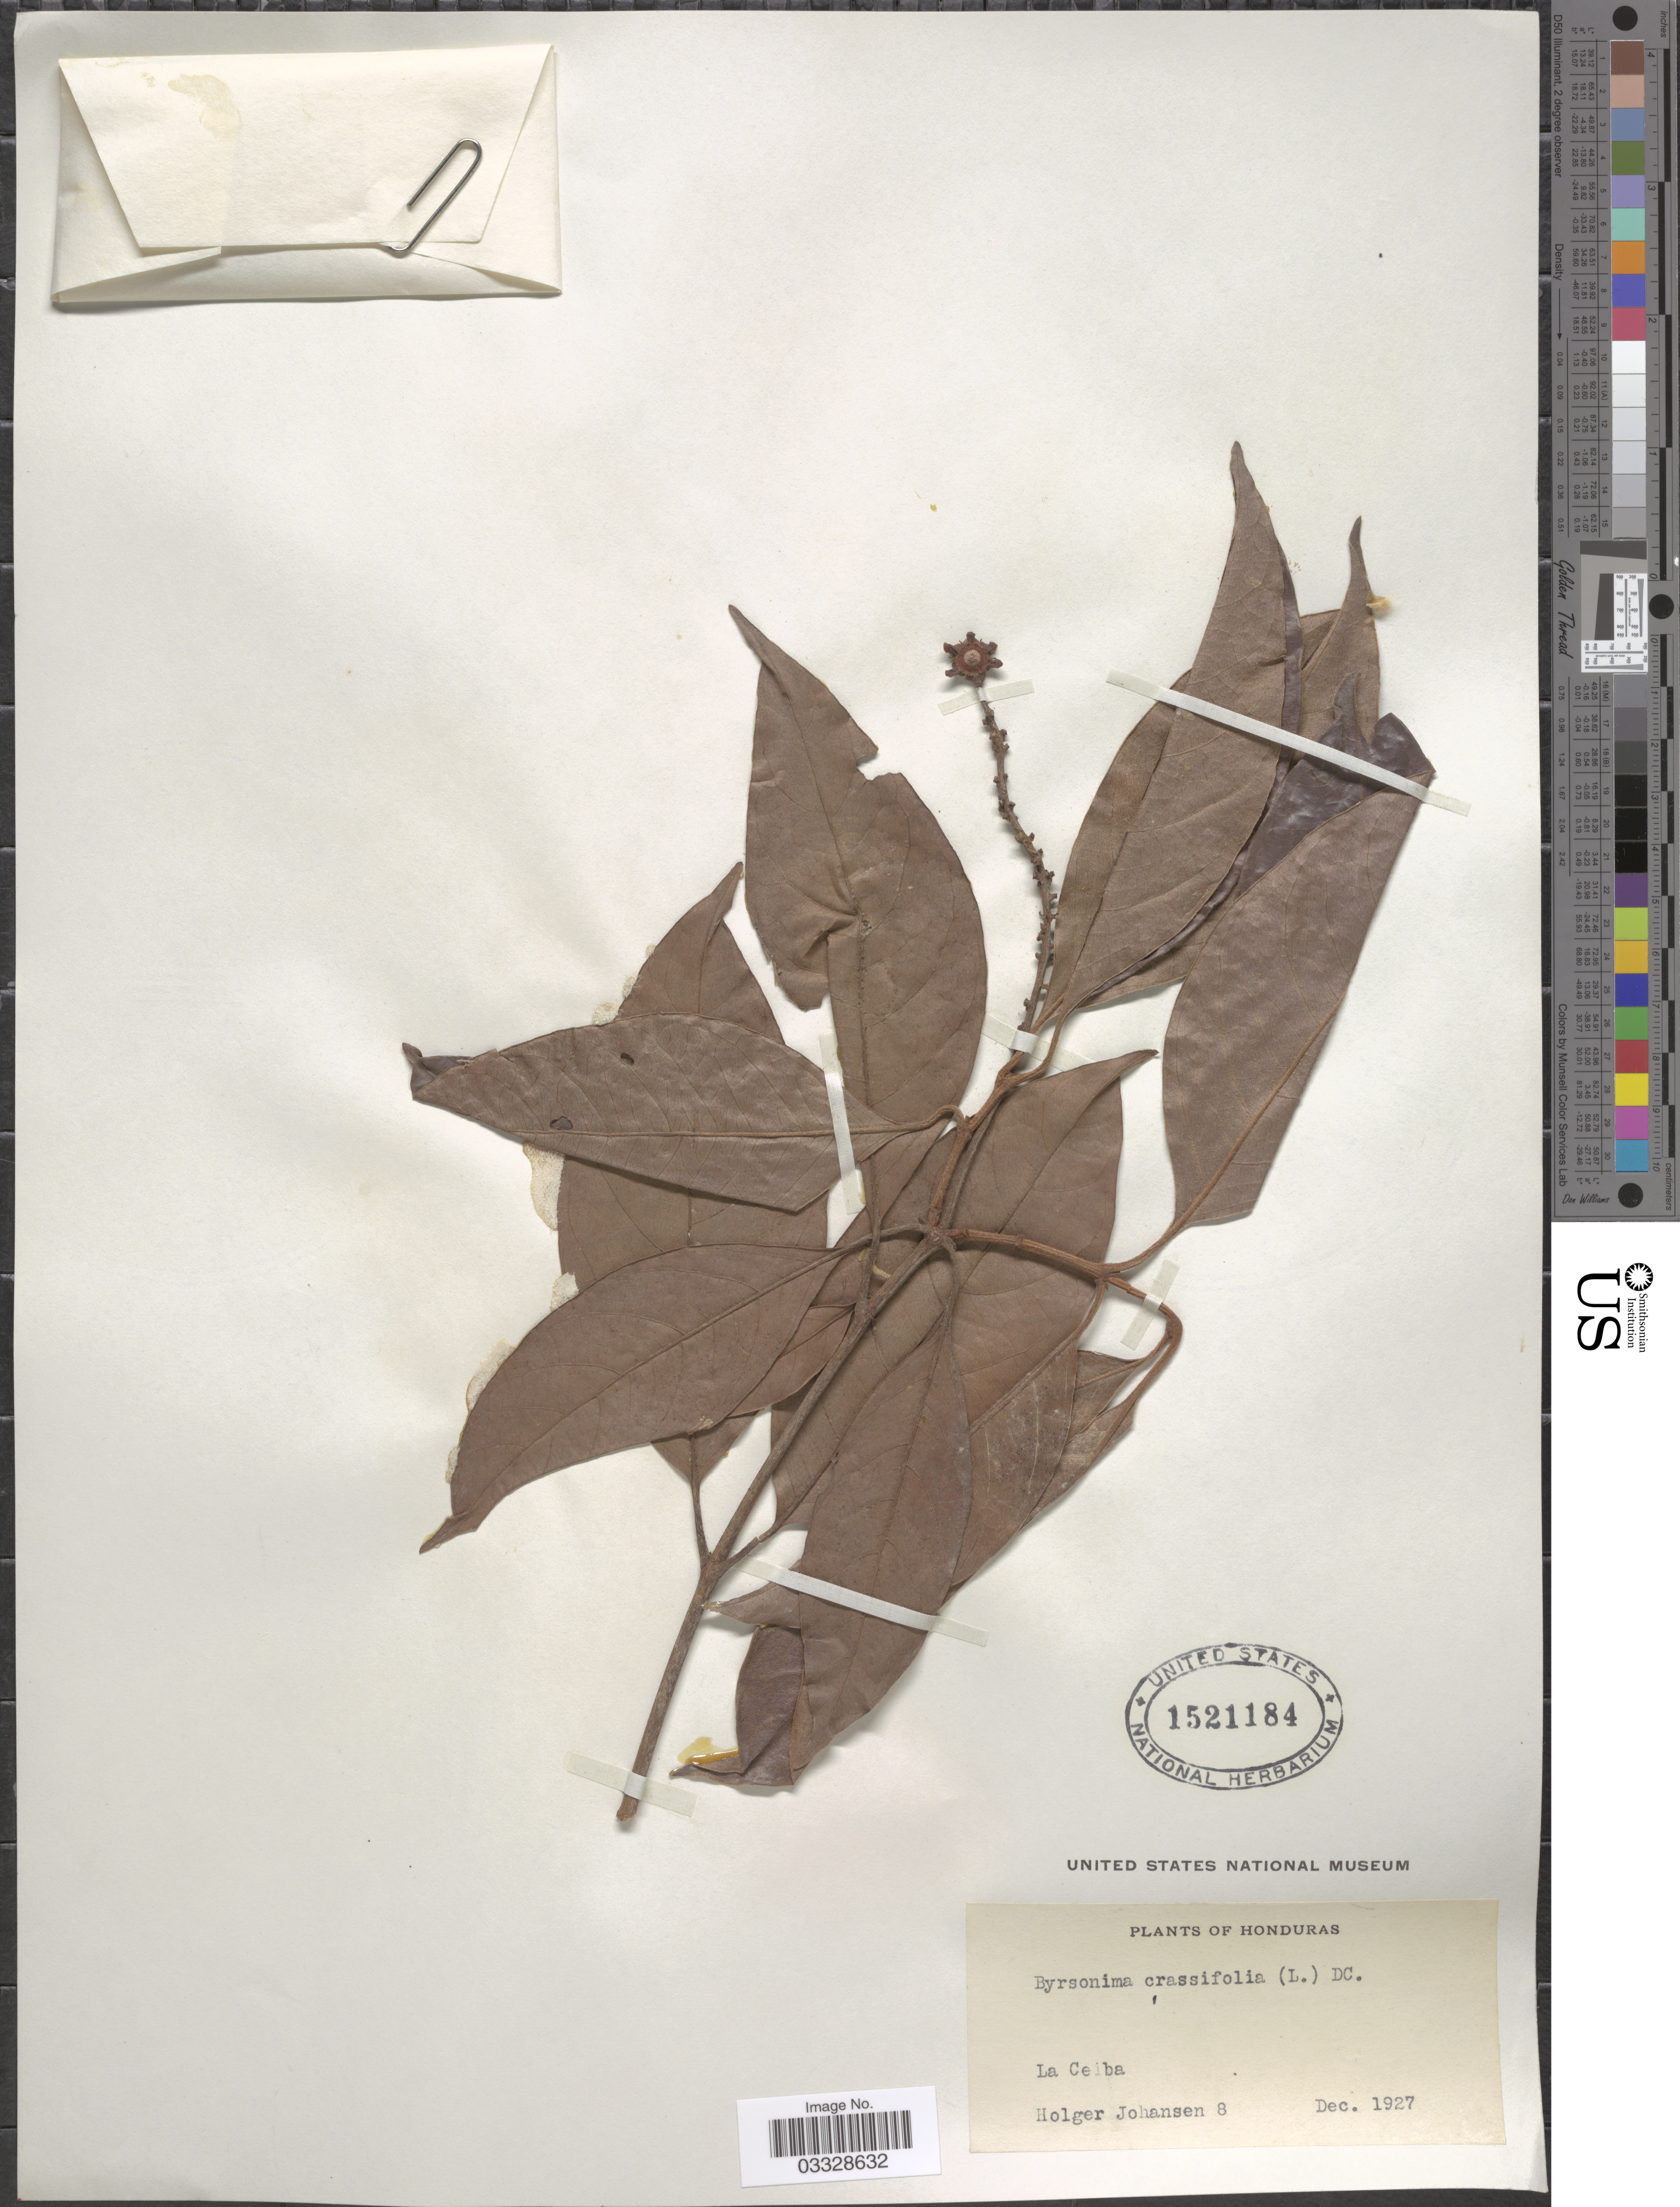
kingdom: Plantae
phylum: Tracheophyta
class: Magnoliopsida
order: Malpighiales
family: Malpighiaceae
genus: Byrsonima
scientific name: Byrsonima crassifolia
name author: (L.) Kunth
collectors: H. Johansen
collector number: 8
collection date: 1927-12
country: Honduras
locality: La Ceiba.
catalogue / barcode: US 1521184